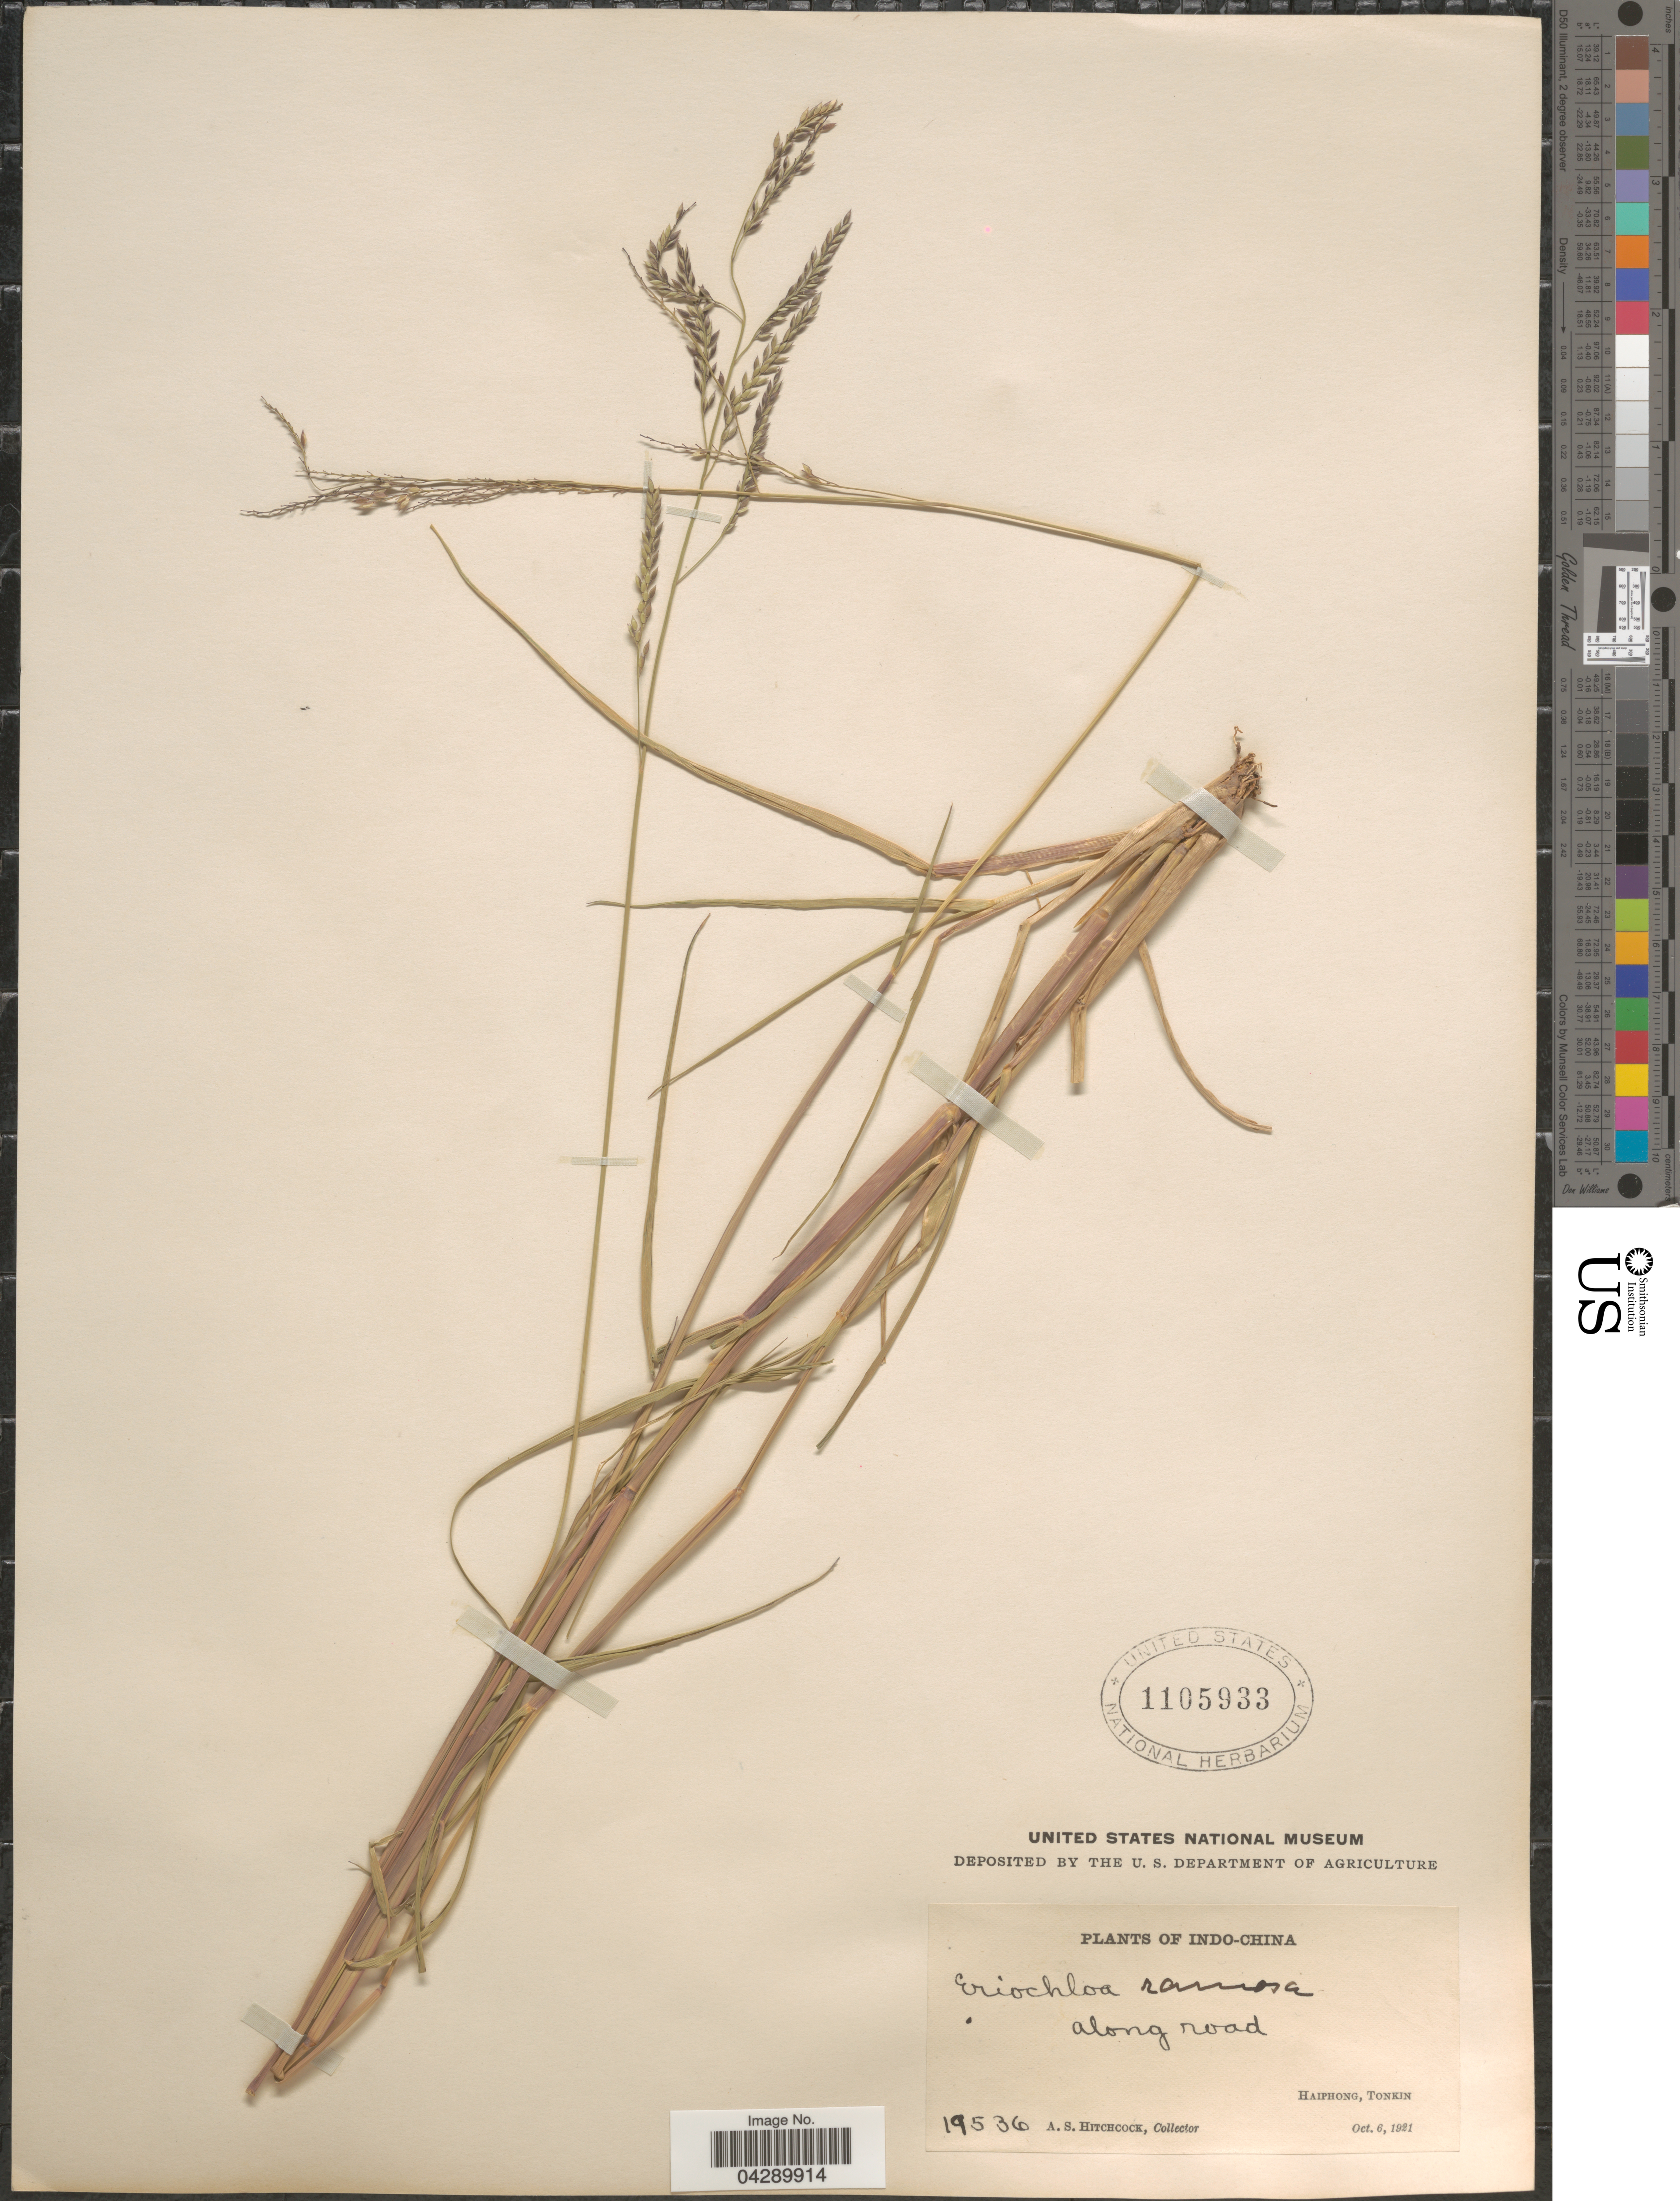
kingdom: Plantae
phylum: Tracheophyta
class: Liliopsida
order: Poales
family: Poaceae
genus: Eriochloa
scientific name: Eriochloa procera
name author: (Retz.) C.E. Hubb.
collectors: A. S. Hitchcock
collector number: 19536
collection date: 1921-10-06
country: Vietnam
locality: Indo-China. Haiphong, Tonkin.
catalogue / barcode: US 1105933